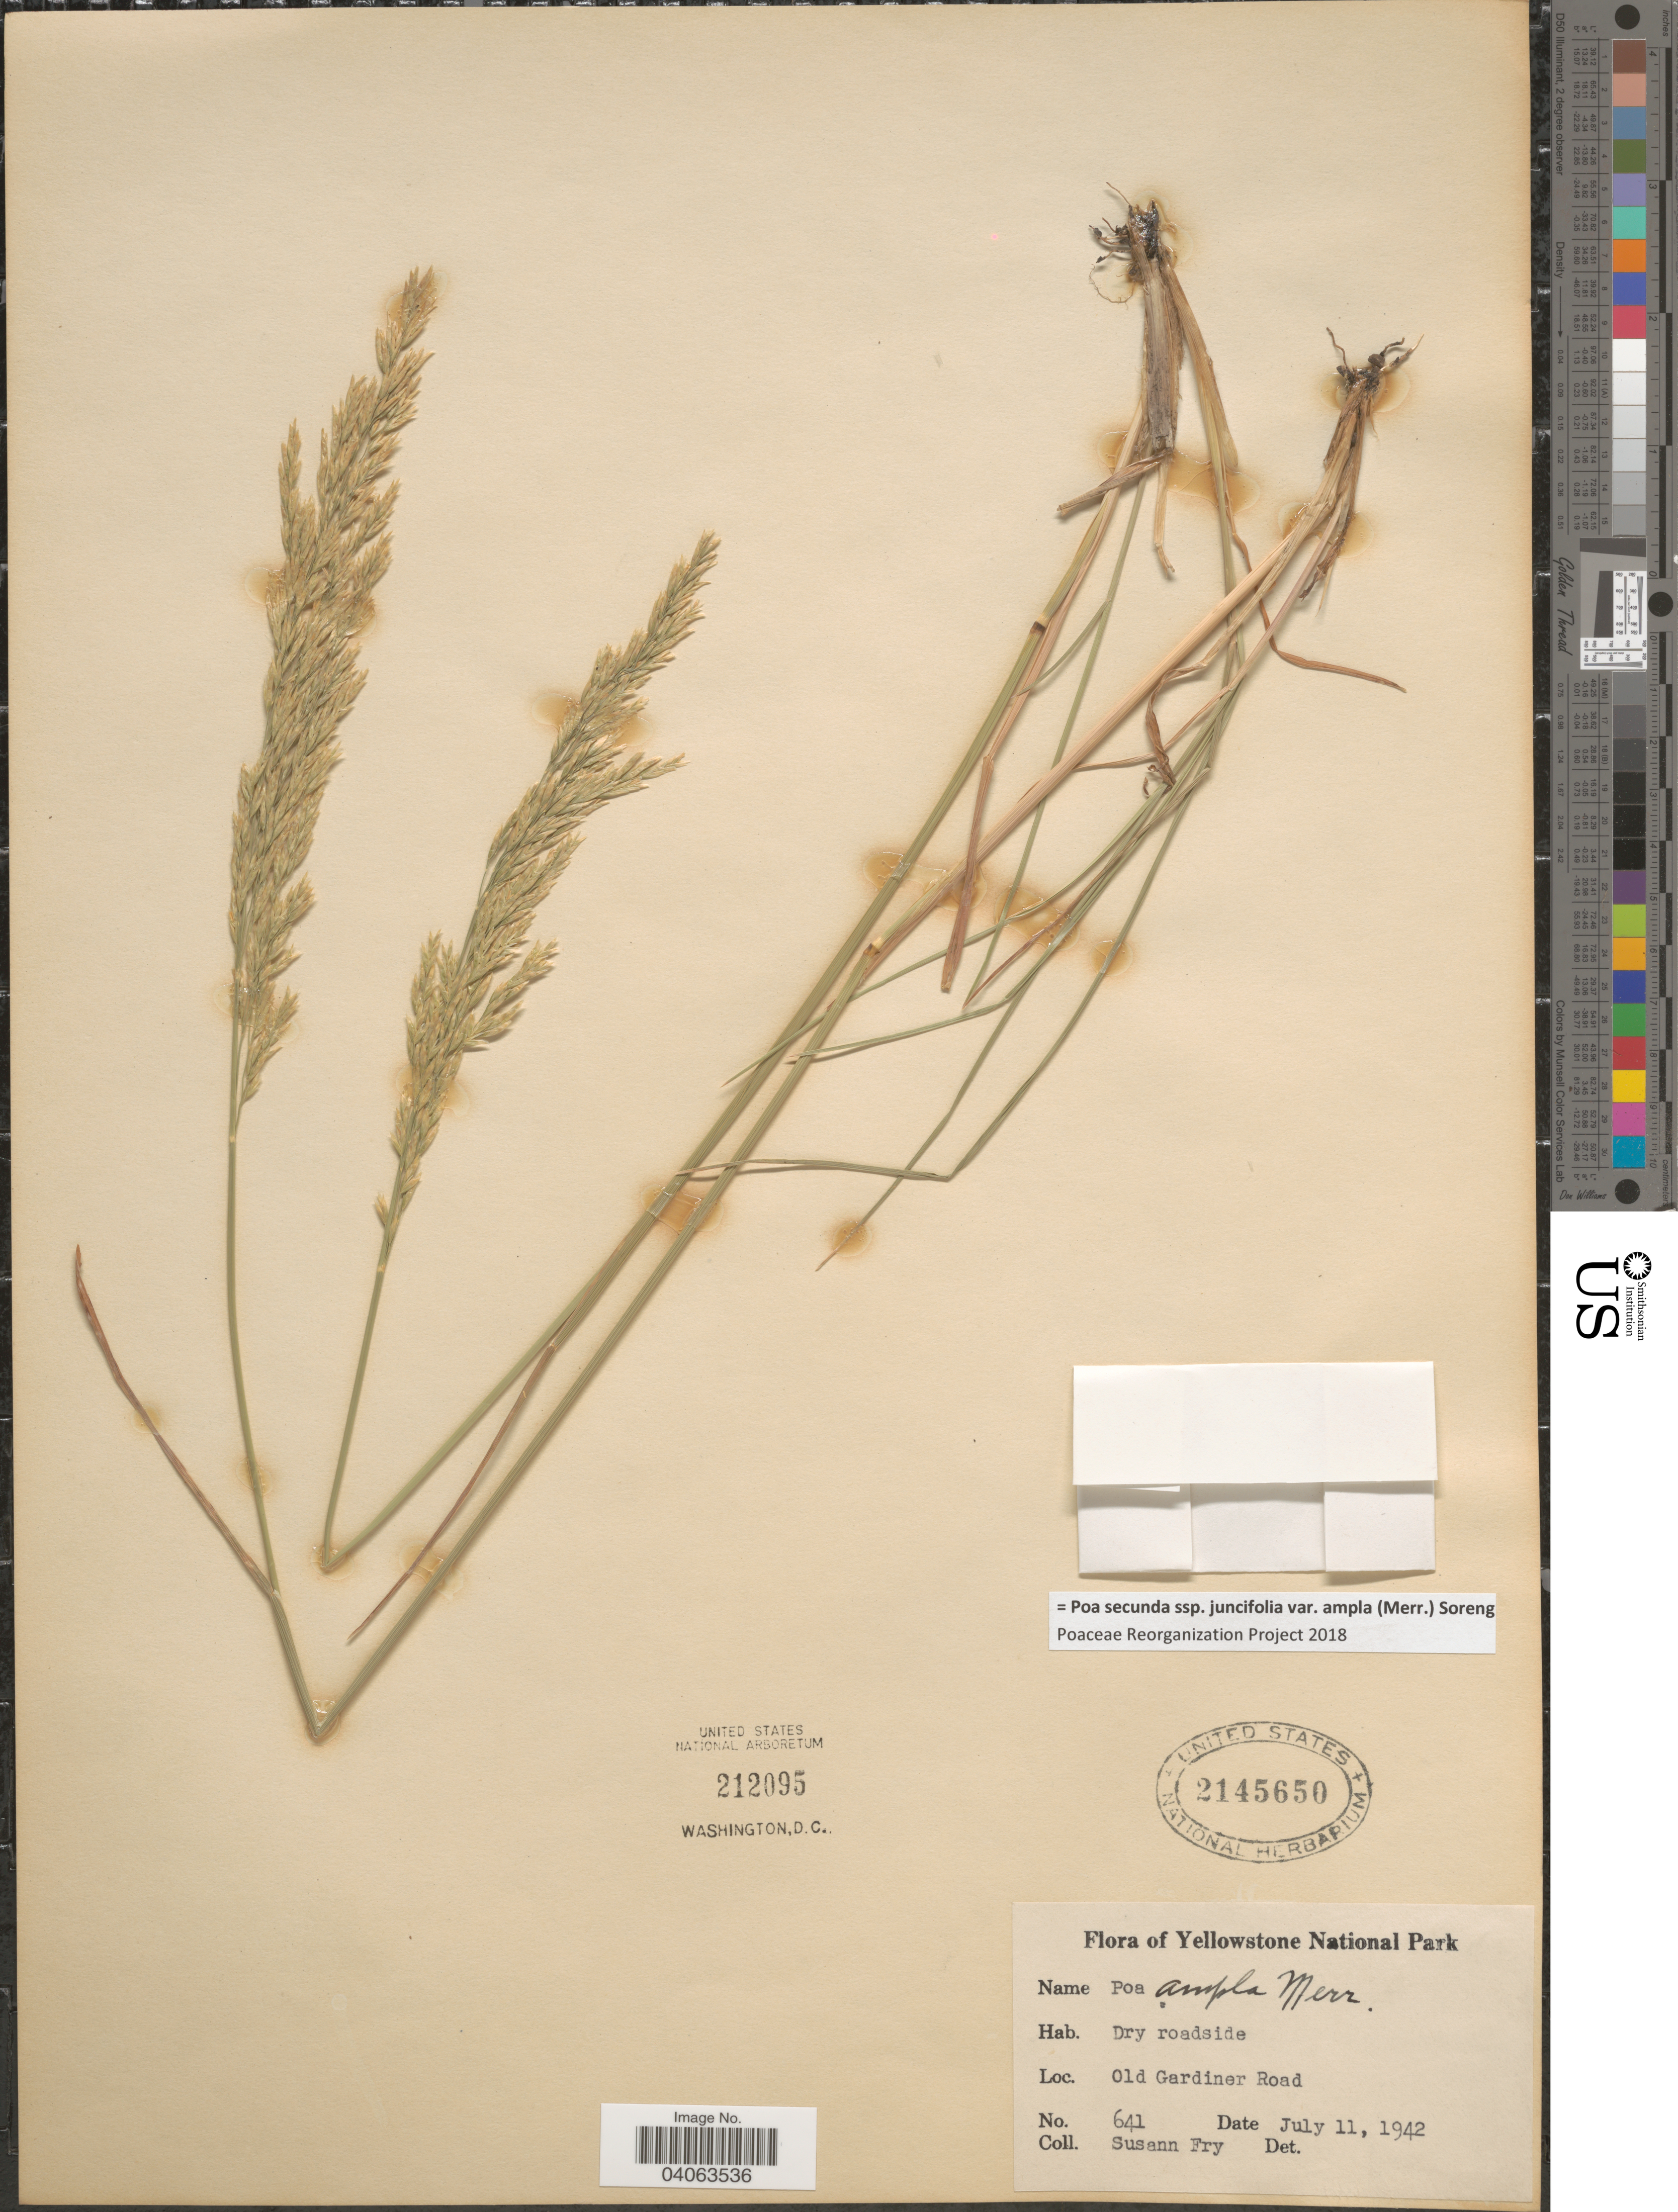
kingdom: Plantae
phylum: Tracheophyta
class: Liliopsida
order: Poales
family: Poaceae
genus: Poa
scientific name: Poa secunda subsp. juncifolia var. ampla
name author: (Merr.) Soreng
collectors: S. Fry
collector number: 641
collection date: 1942-07-11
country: United States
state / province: Wyoming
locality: Yellowstone National Park. Old Gardiner Road.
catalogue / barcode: US 2145650